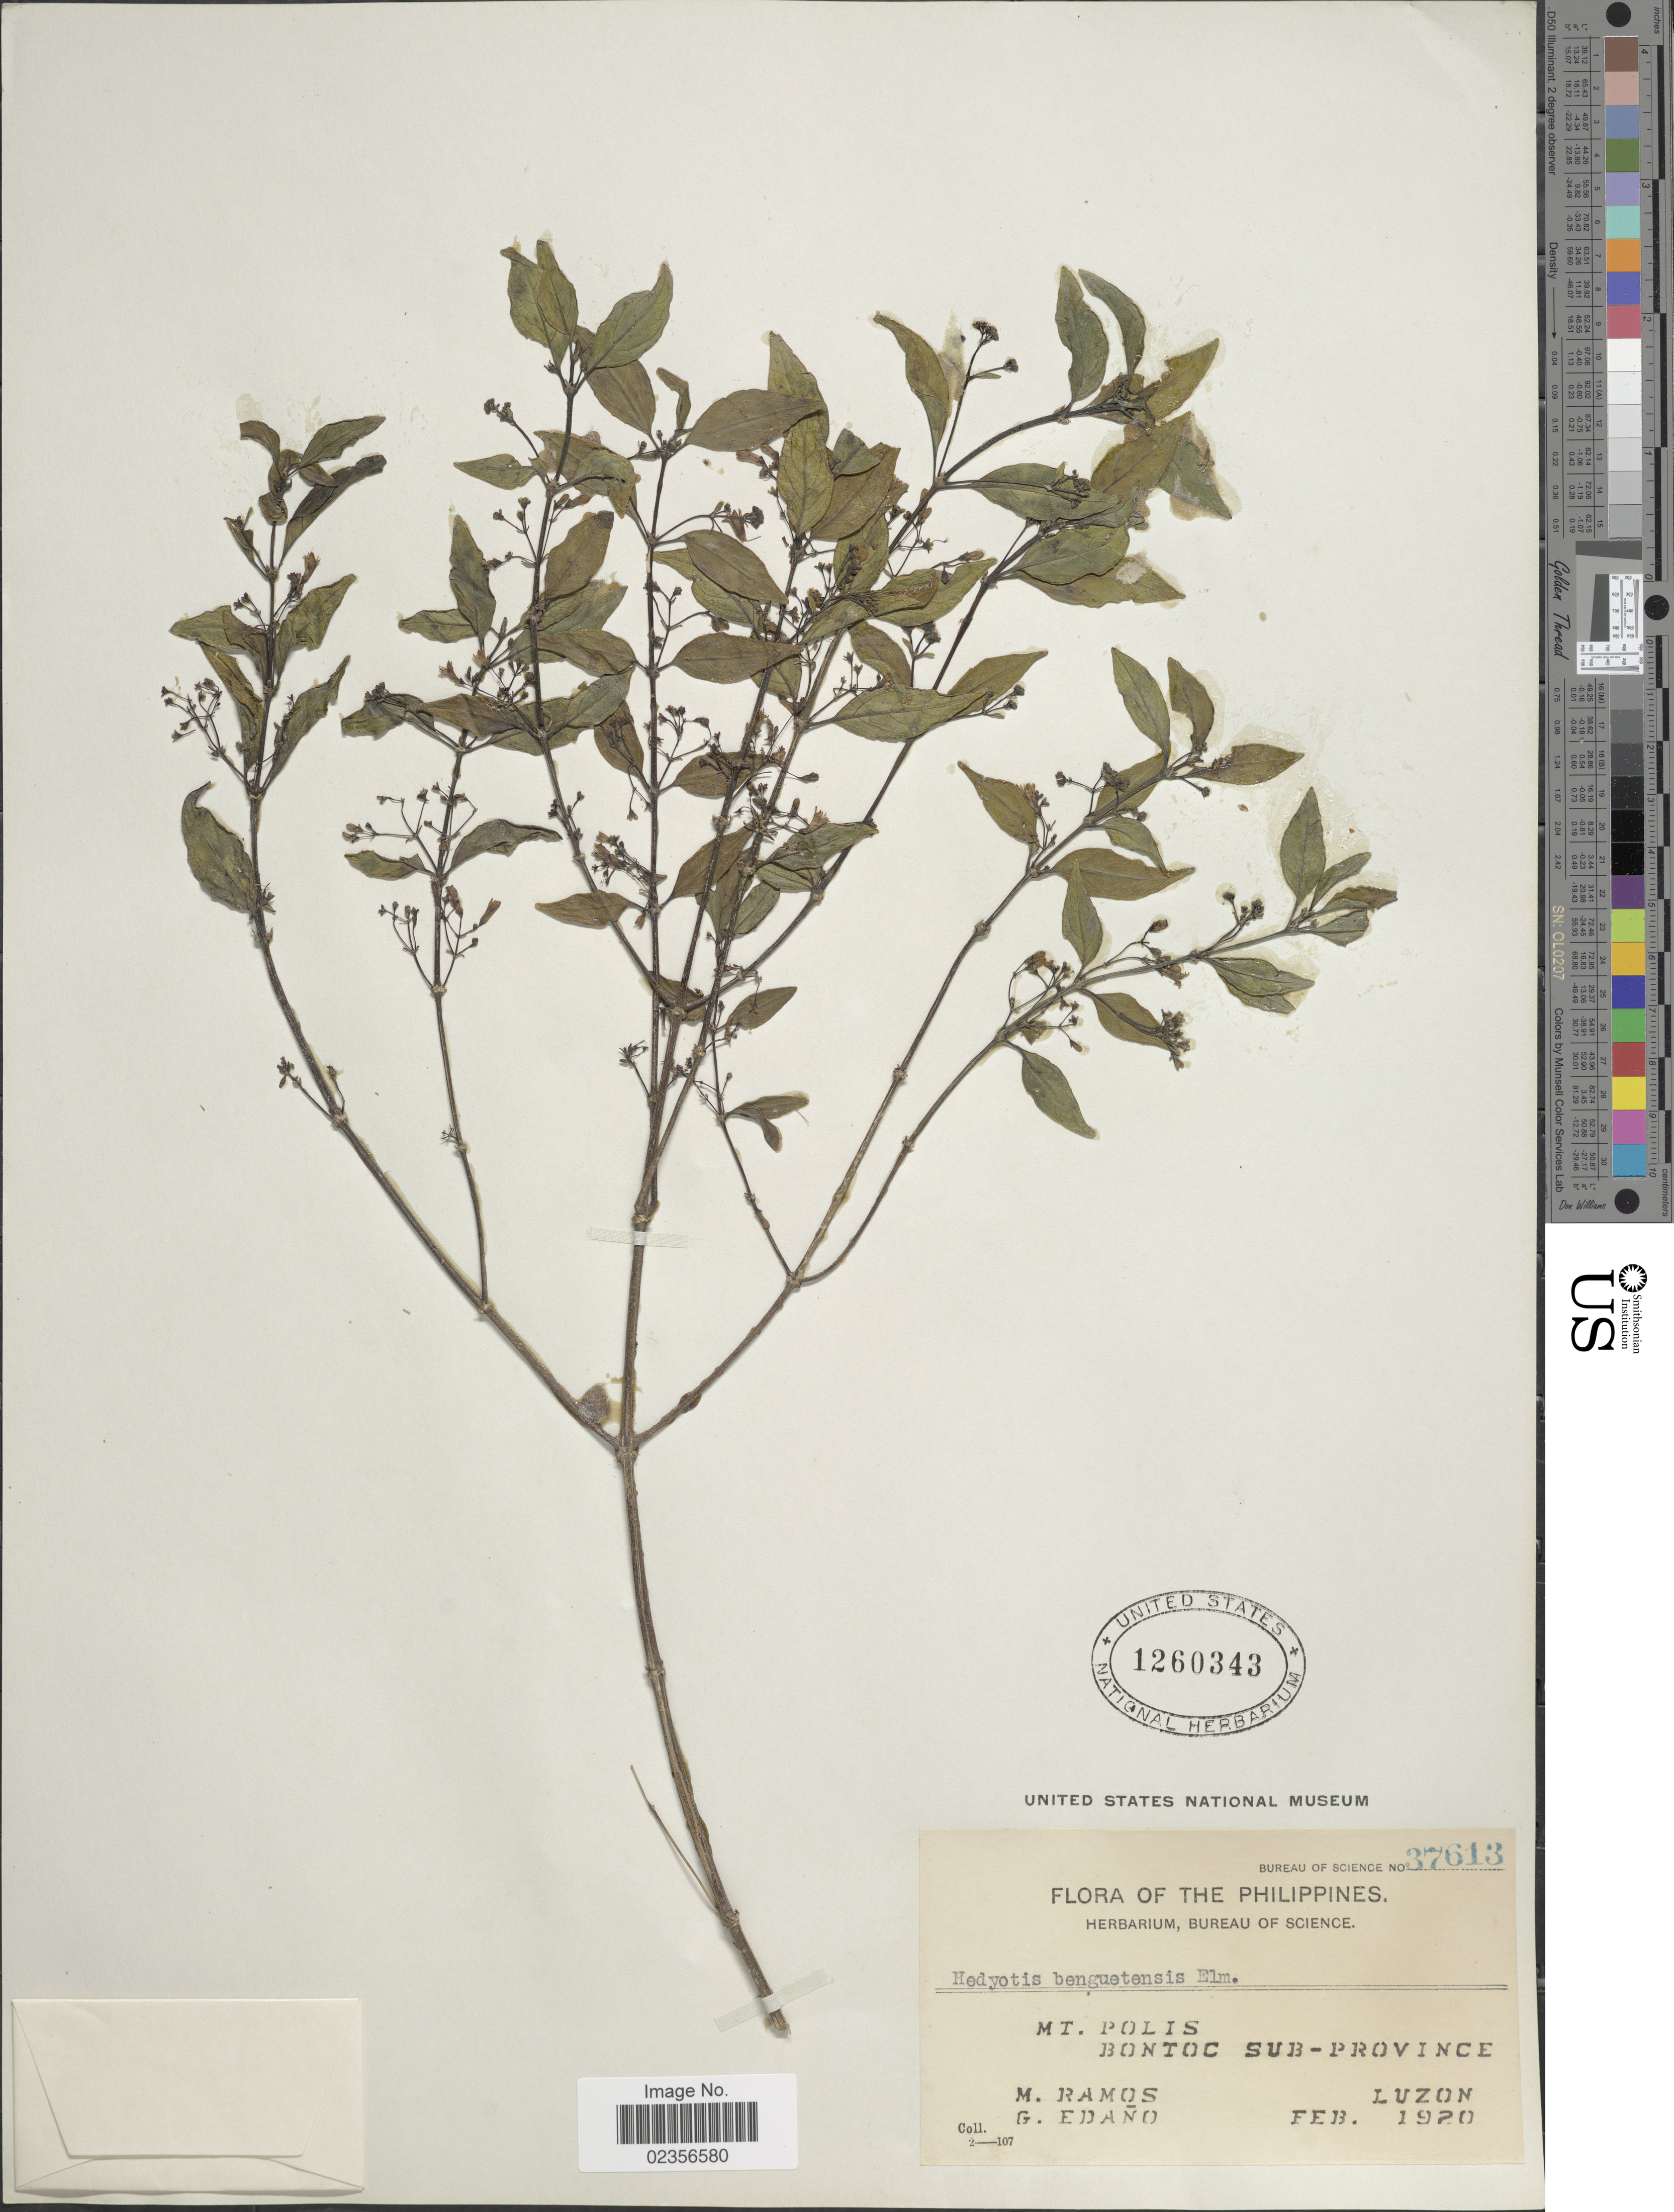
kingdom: Plantae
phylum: Tracheophyta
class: Magnoliopsida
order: Gentianales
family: Rubiaceae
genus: Hedyotis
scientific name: Hedyotis benguetensis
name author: Elmer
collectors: M. Ramos & G. Edaño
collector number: Bureau of Science 37613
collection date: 1920-02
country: Philippines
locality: Mt. Polis. Bontoc Sub-Province Luzon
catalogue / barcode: US 1260343